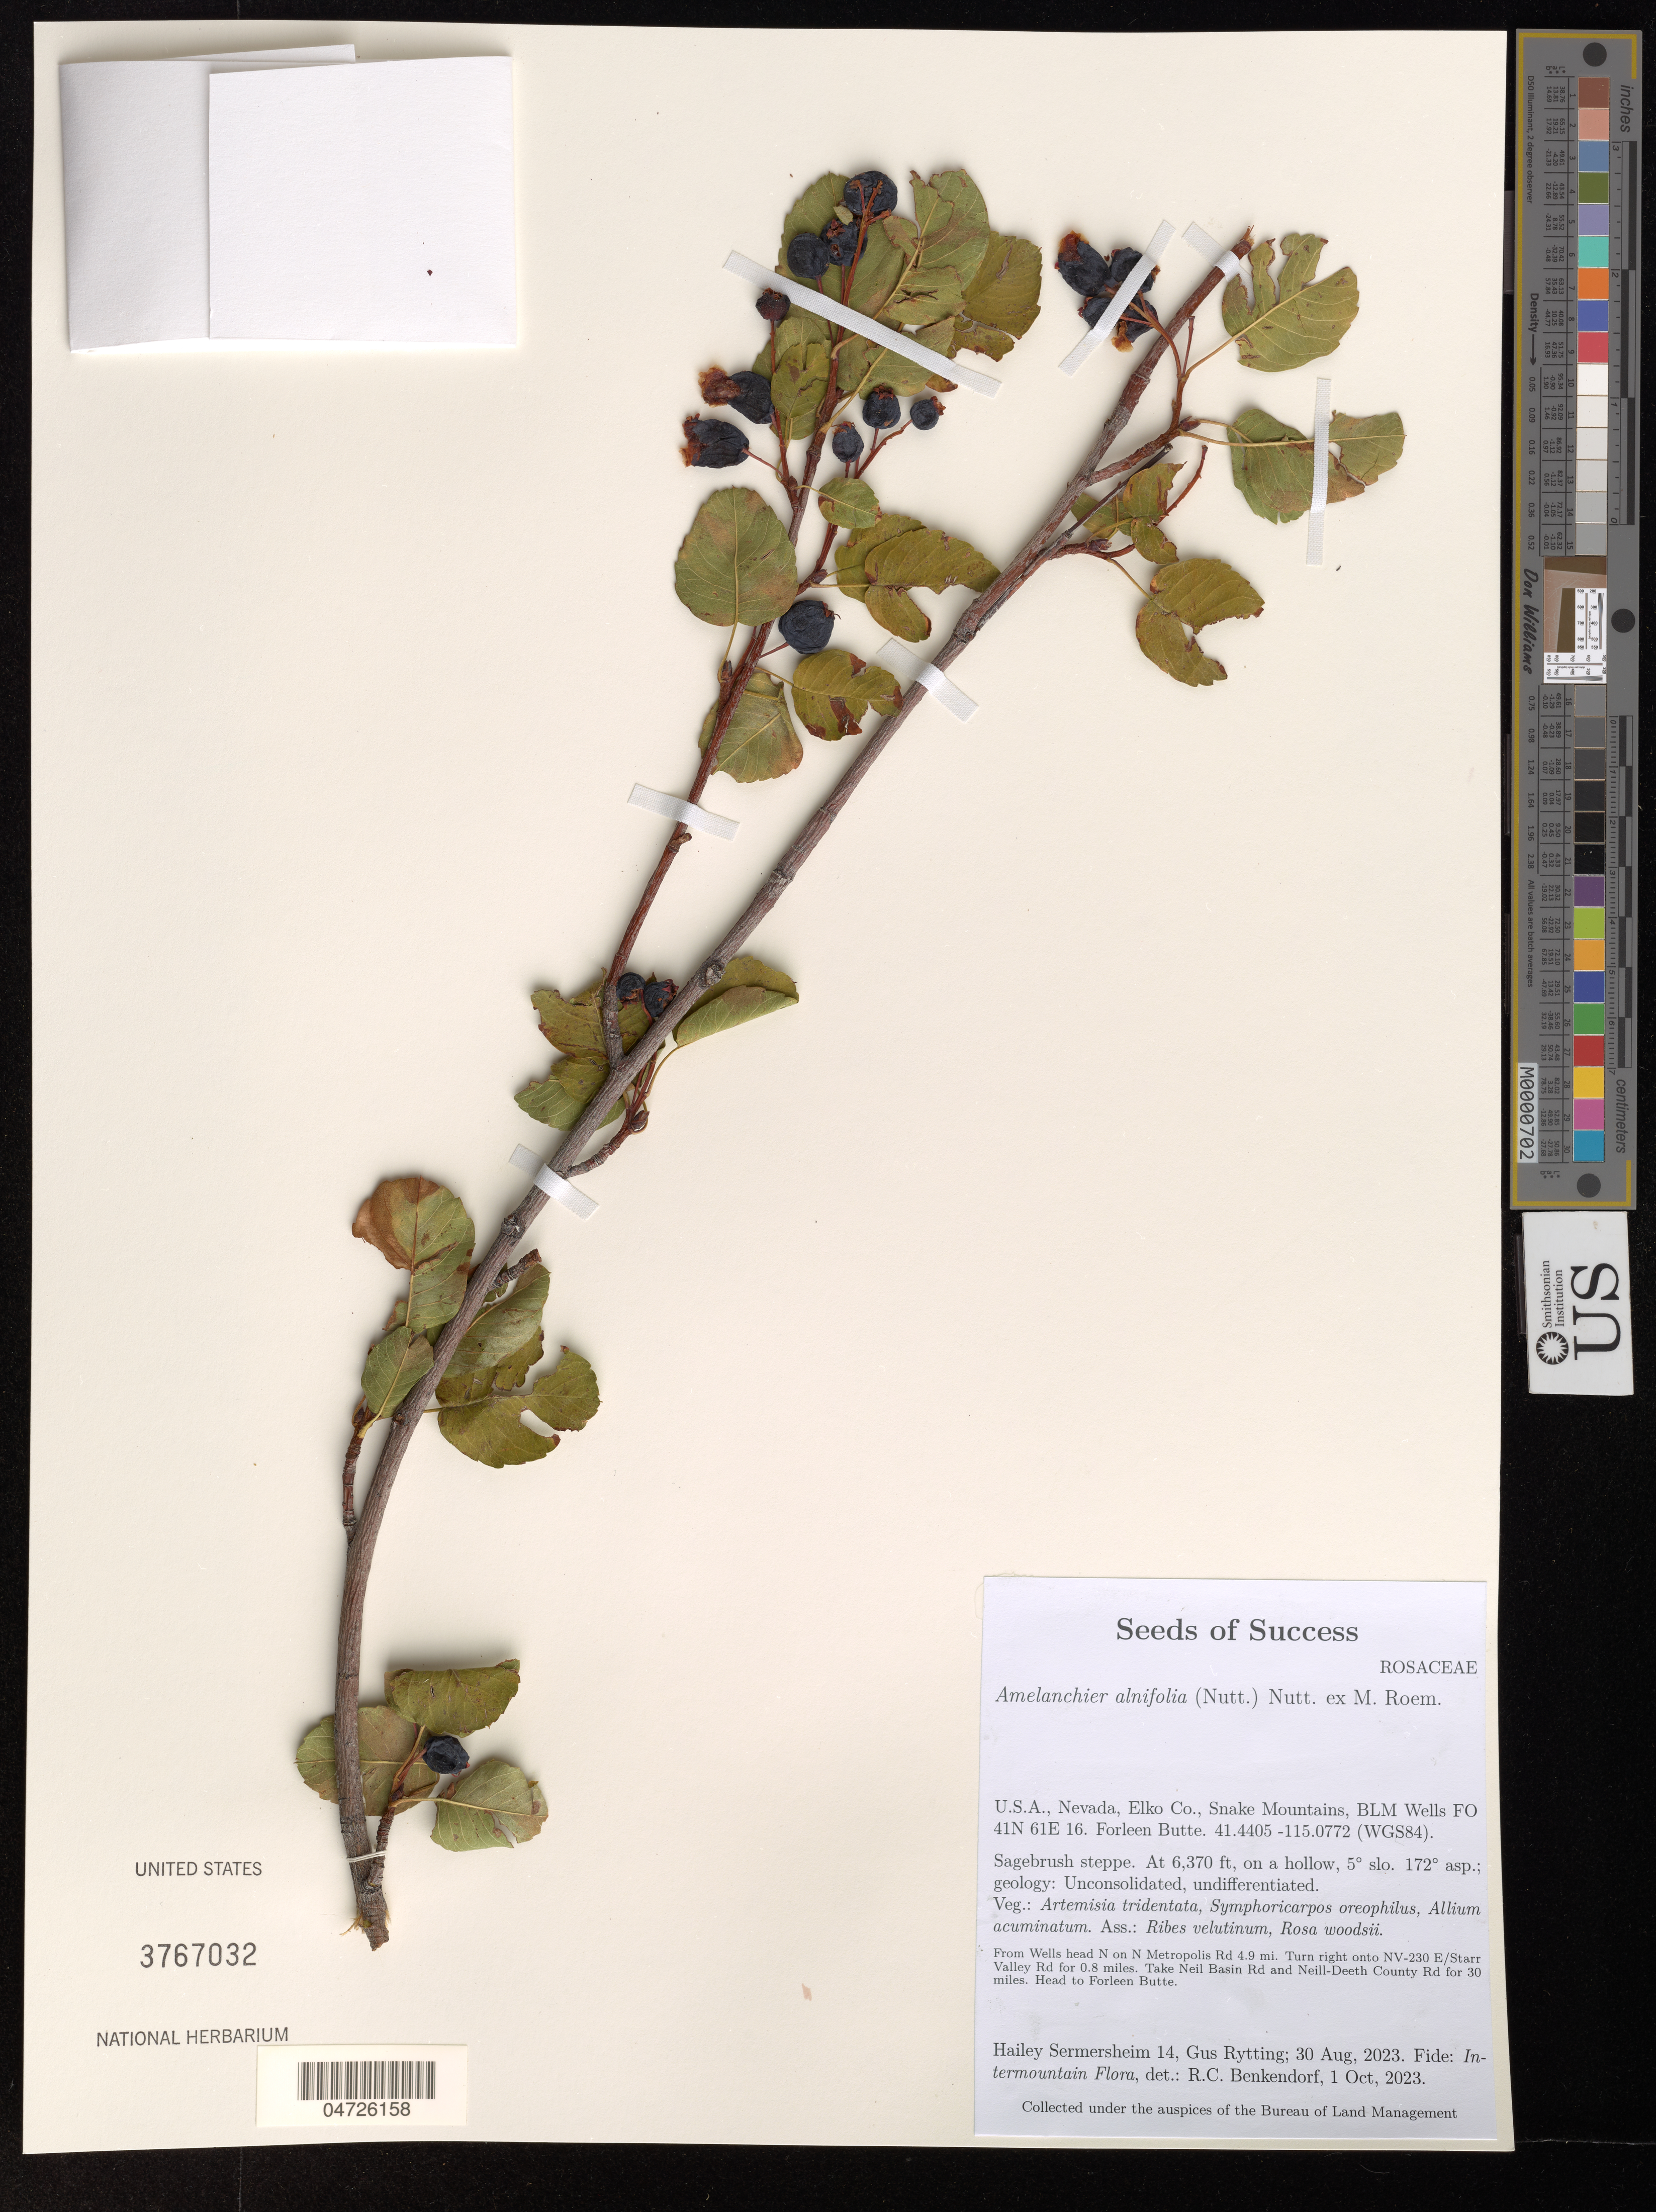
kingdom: Plantae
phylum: Tracheophyta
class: Magnoliopsida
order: Rosales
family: Rosaceae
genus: Amelanchier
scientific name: Amelanchier alnifolia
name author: (Nutt.) Nutt. ex M. Roem.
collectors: H. Sermersheim & G. Rytting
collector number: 14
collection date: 2023-08-30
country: United States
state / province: Nevada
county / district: Elko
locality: Elko Co. Snake Mountains, BLM Wells FO 41N 61E 16. Forleen Butte (WGS84). From Wells head N on N Metropolis Rd 4.9 mi. Turn right onto NV-230 E/Starr Valley Rd for 0.8 miles. Take Neil Basin Rd and Neill-Deeth County Rd for 30 miles. Head to Forleen Butte.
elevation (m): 1942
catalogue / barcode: US 3767032